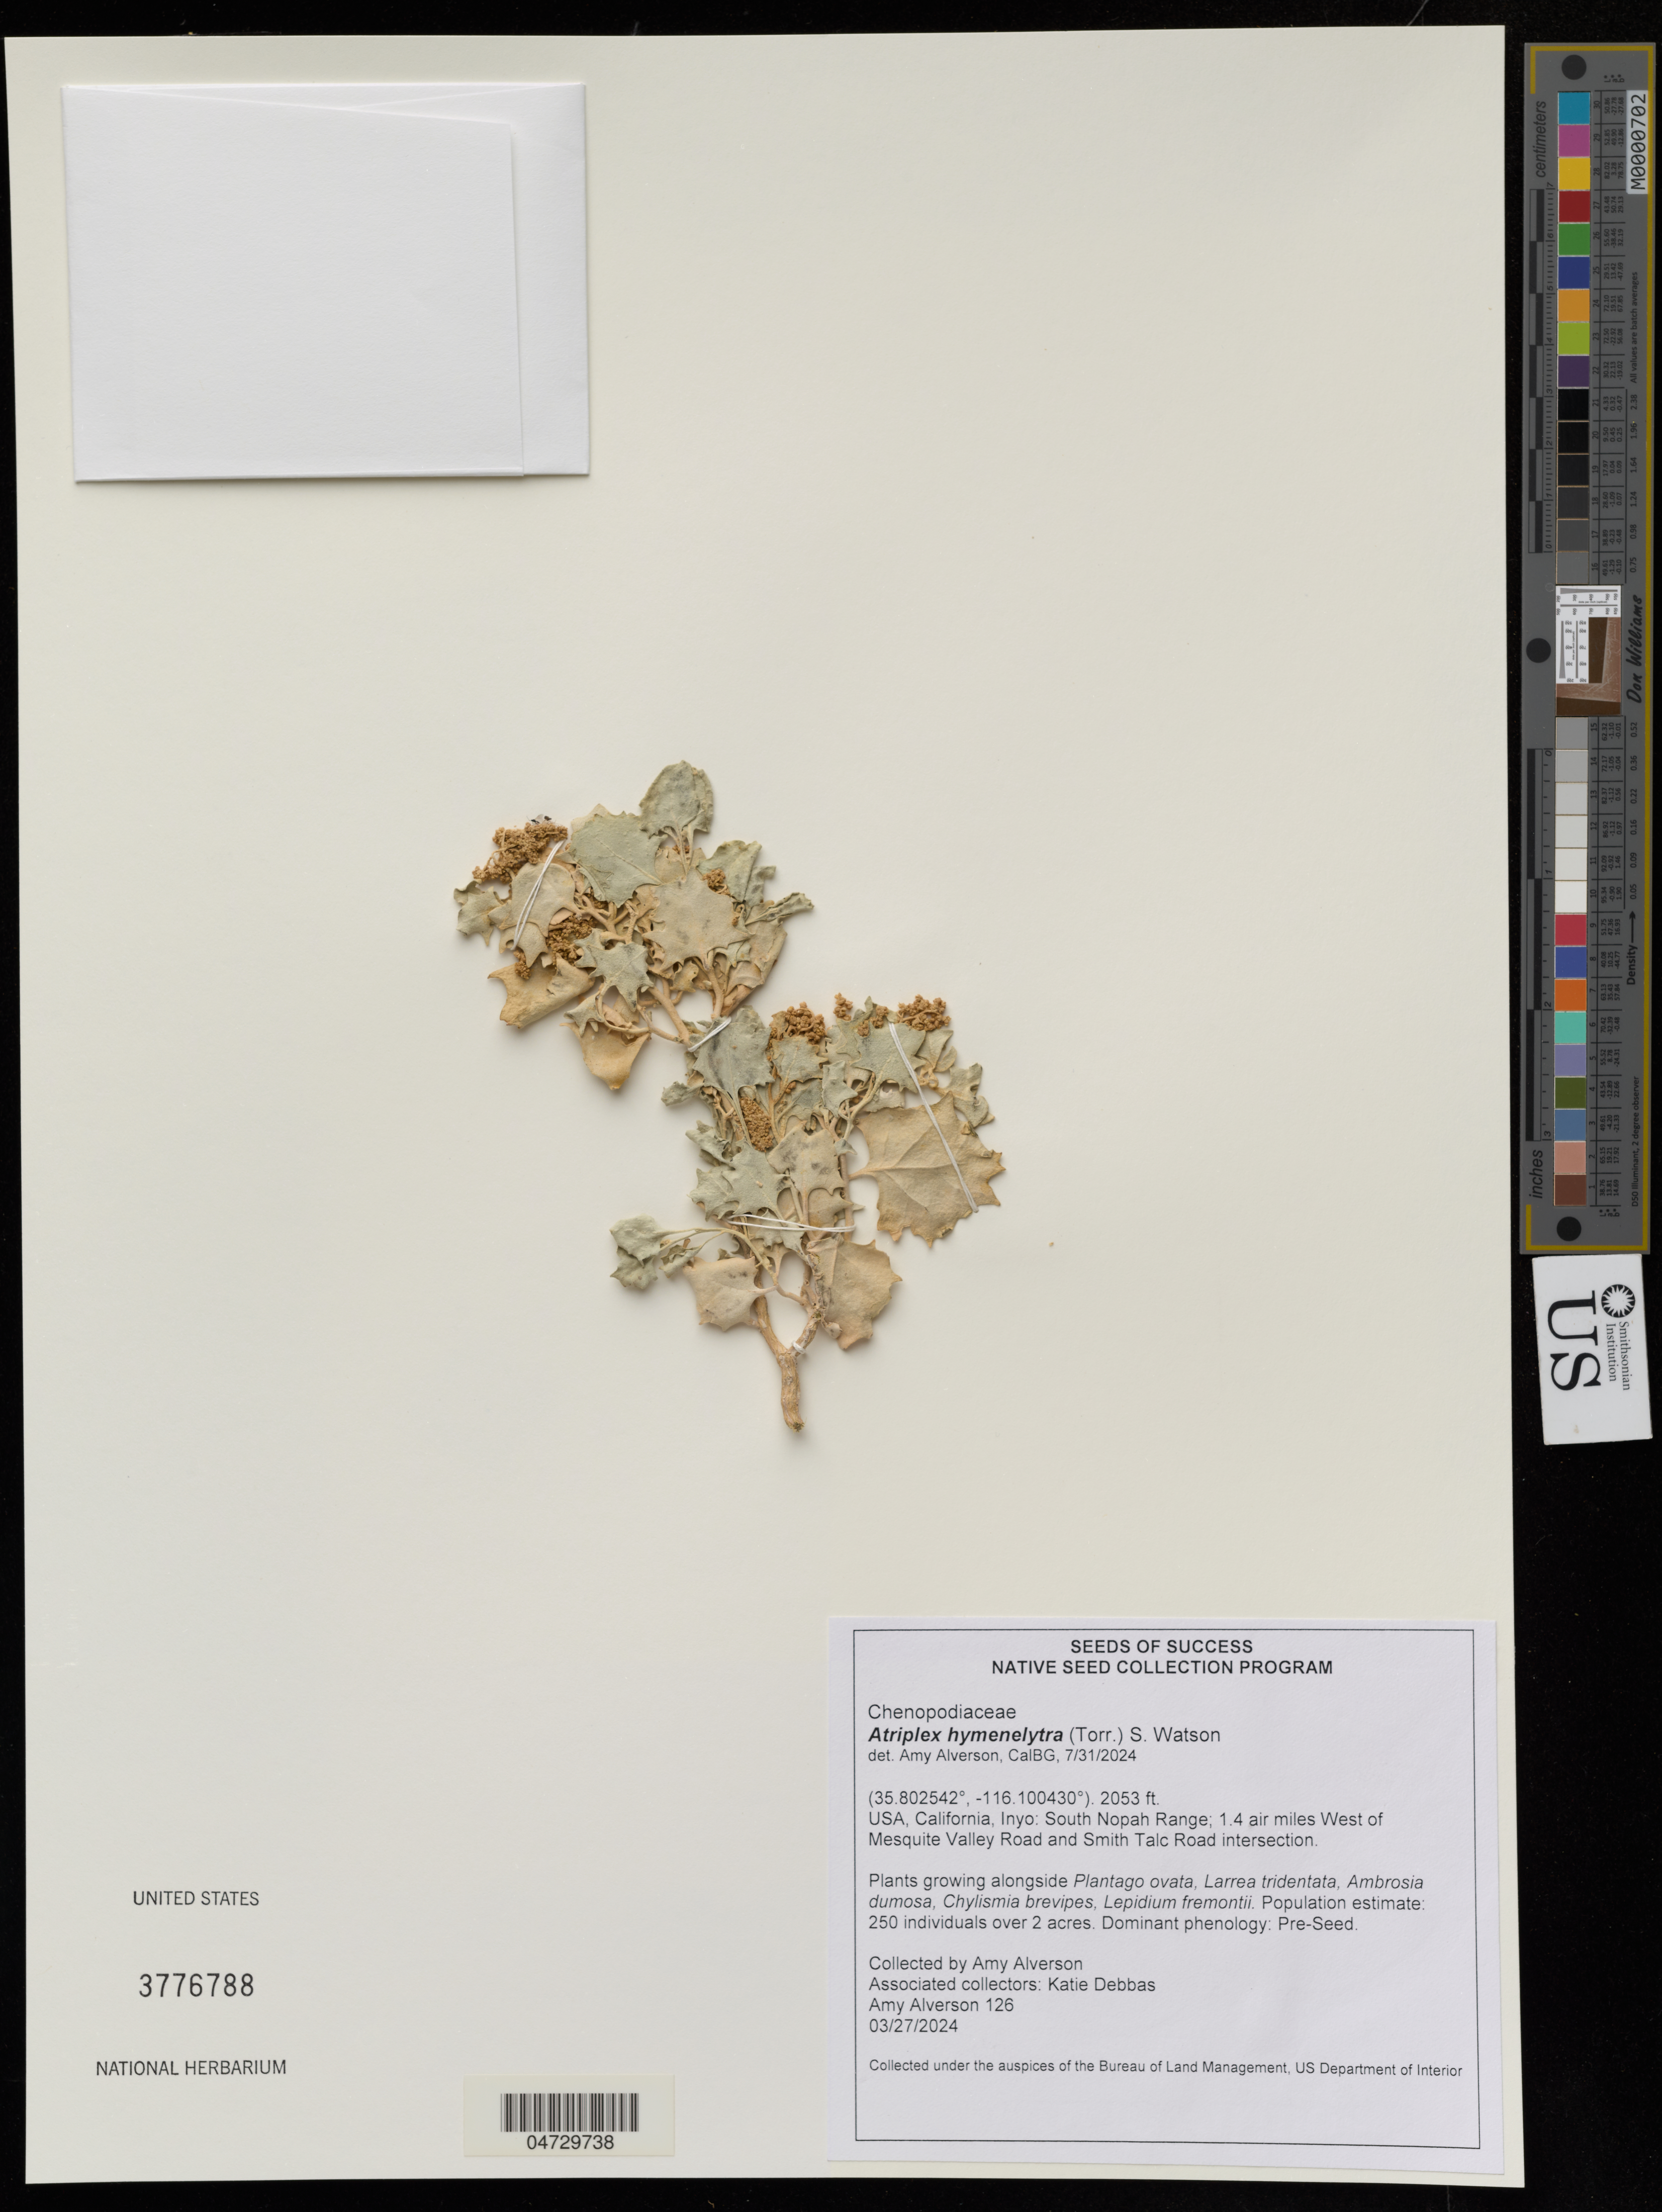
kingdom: Plantae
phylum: Tracheophyta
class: Magnoliopsida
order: Caryophyllales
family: Amaranthaceae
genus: Atriplex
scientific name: Atriplex hymenelytra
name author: (Torr.) S. Watson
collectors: A. Alverson & K. Debbas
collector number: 126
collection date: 2024-03-27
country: United States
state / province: California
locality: Inyo: South Nopah Range; 1.4 air miles West of Mesquite Valley Road and Smith Talc Road intersection.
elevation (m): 626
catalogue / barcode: US 3776788